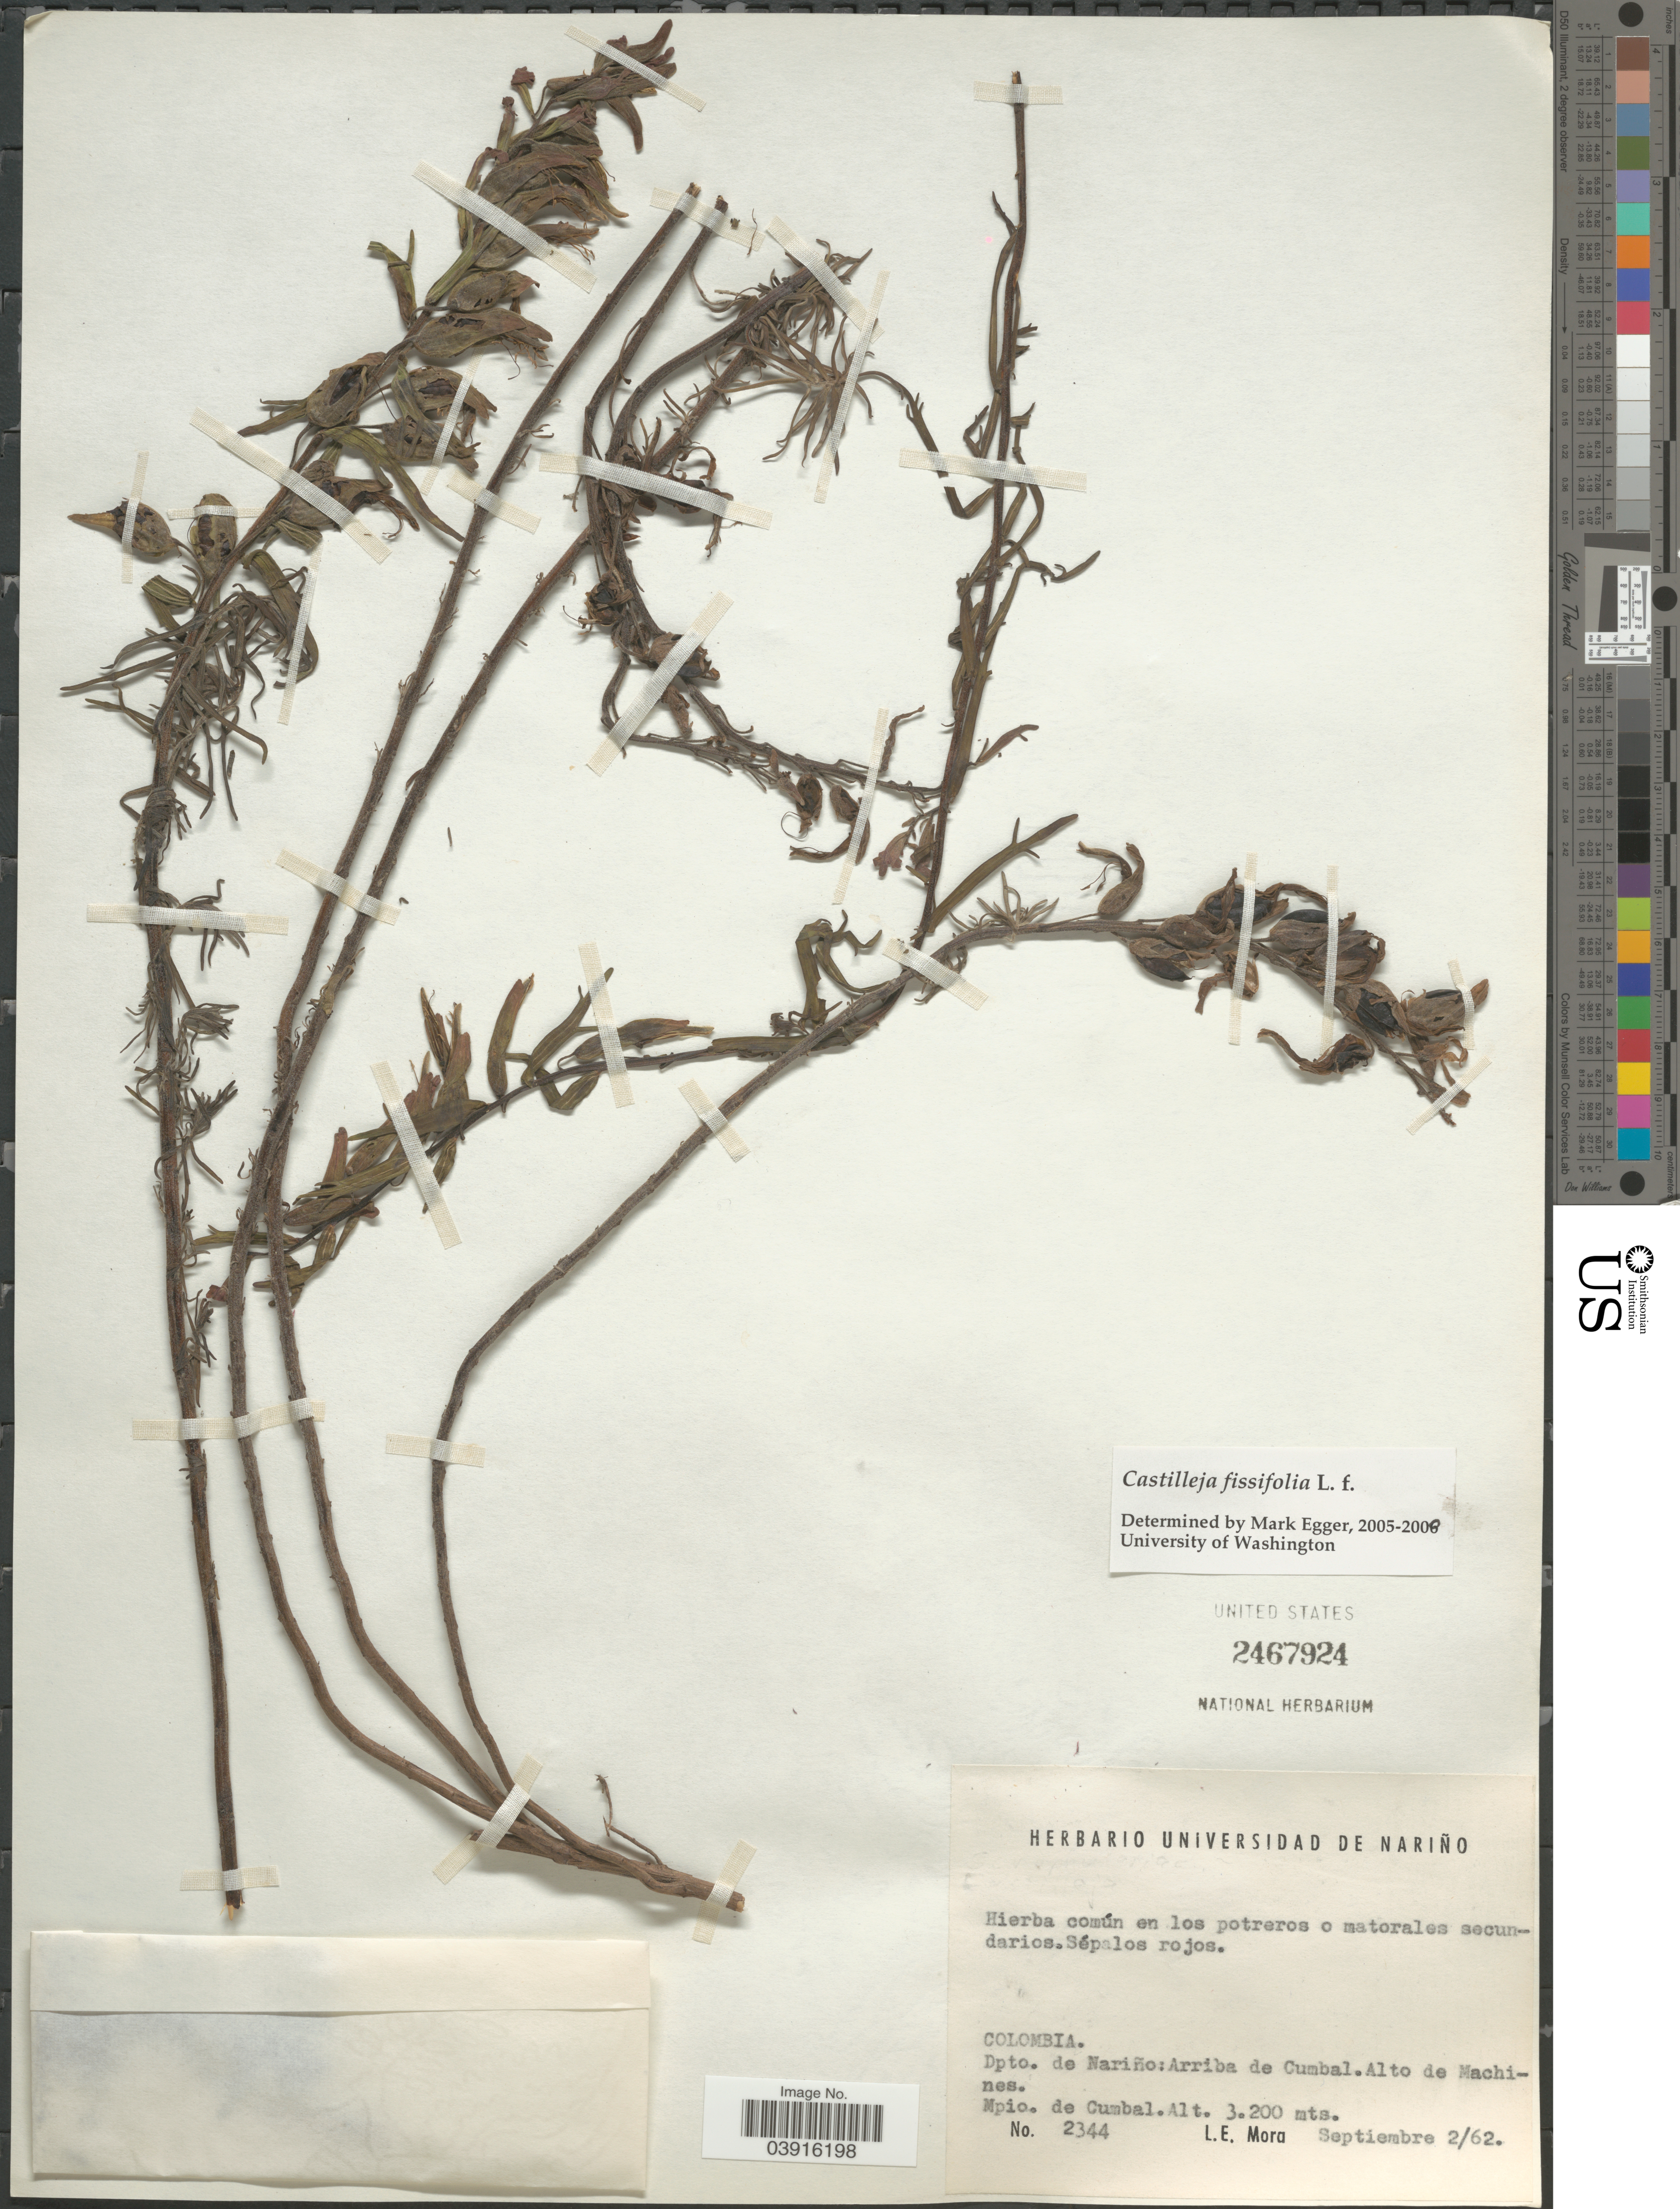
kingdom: Plantae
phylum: Tracheophyta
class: Magnoliopsida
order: Lamiales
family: Orobanchaceae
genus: Castilleja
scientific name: Castilleja fissifolia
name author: L. f.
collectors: L. Mora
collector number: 2344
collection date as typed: Transcribed d/m/y: 2/9/62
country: Colombia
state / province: Nariño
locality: Dpto. de Nariño: Arriba de Cumbal. Alto de Machines. Mpio. de Cumbal.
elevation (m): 3200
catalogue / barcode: US 2467924